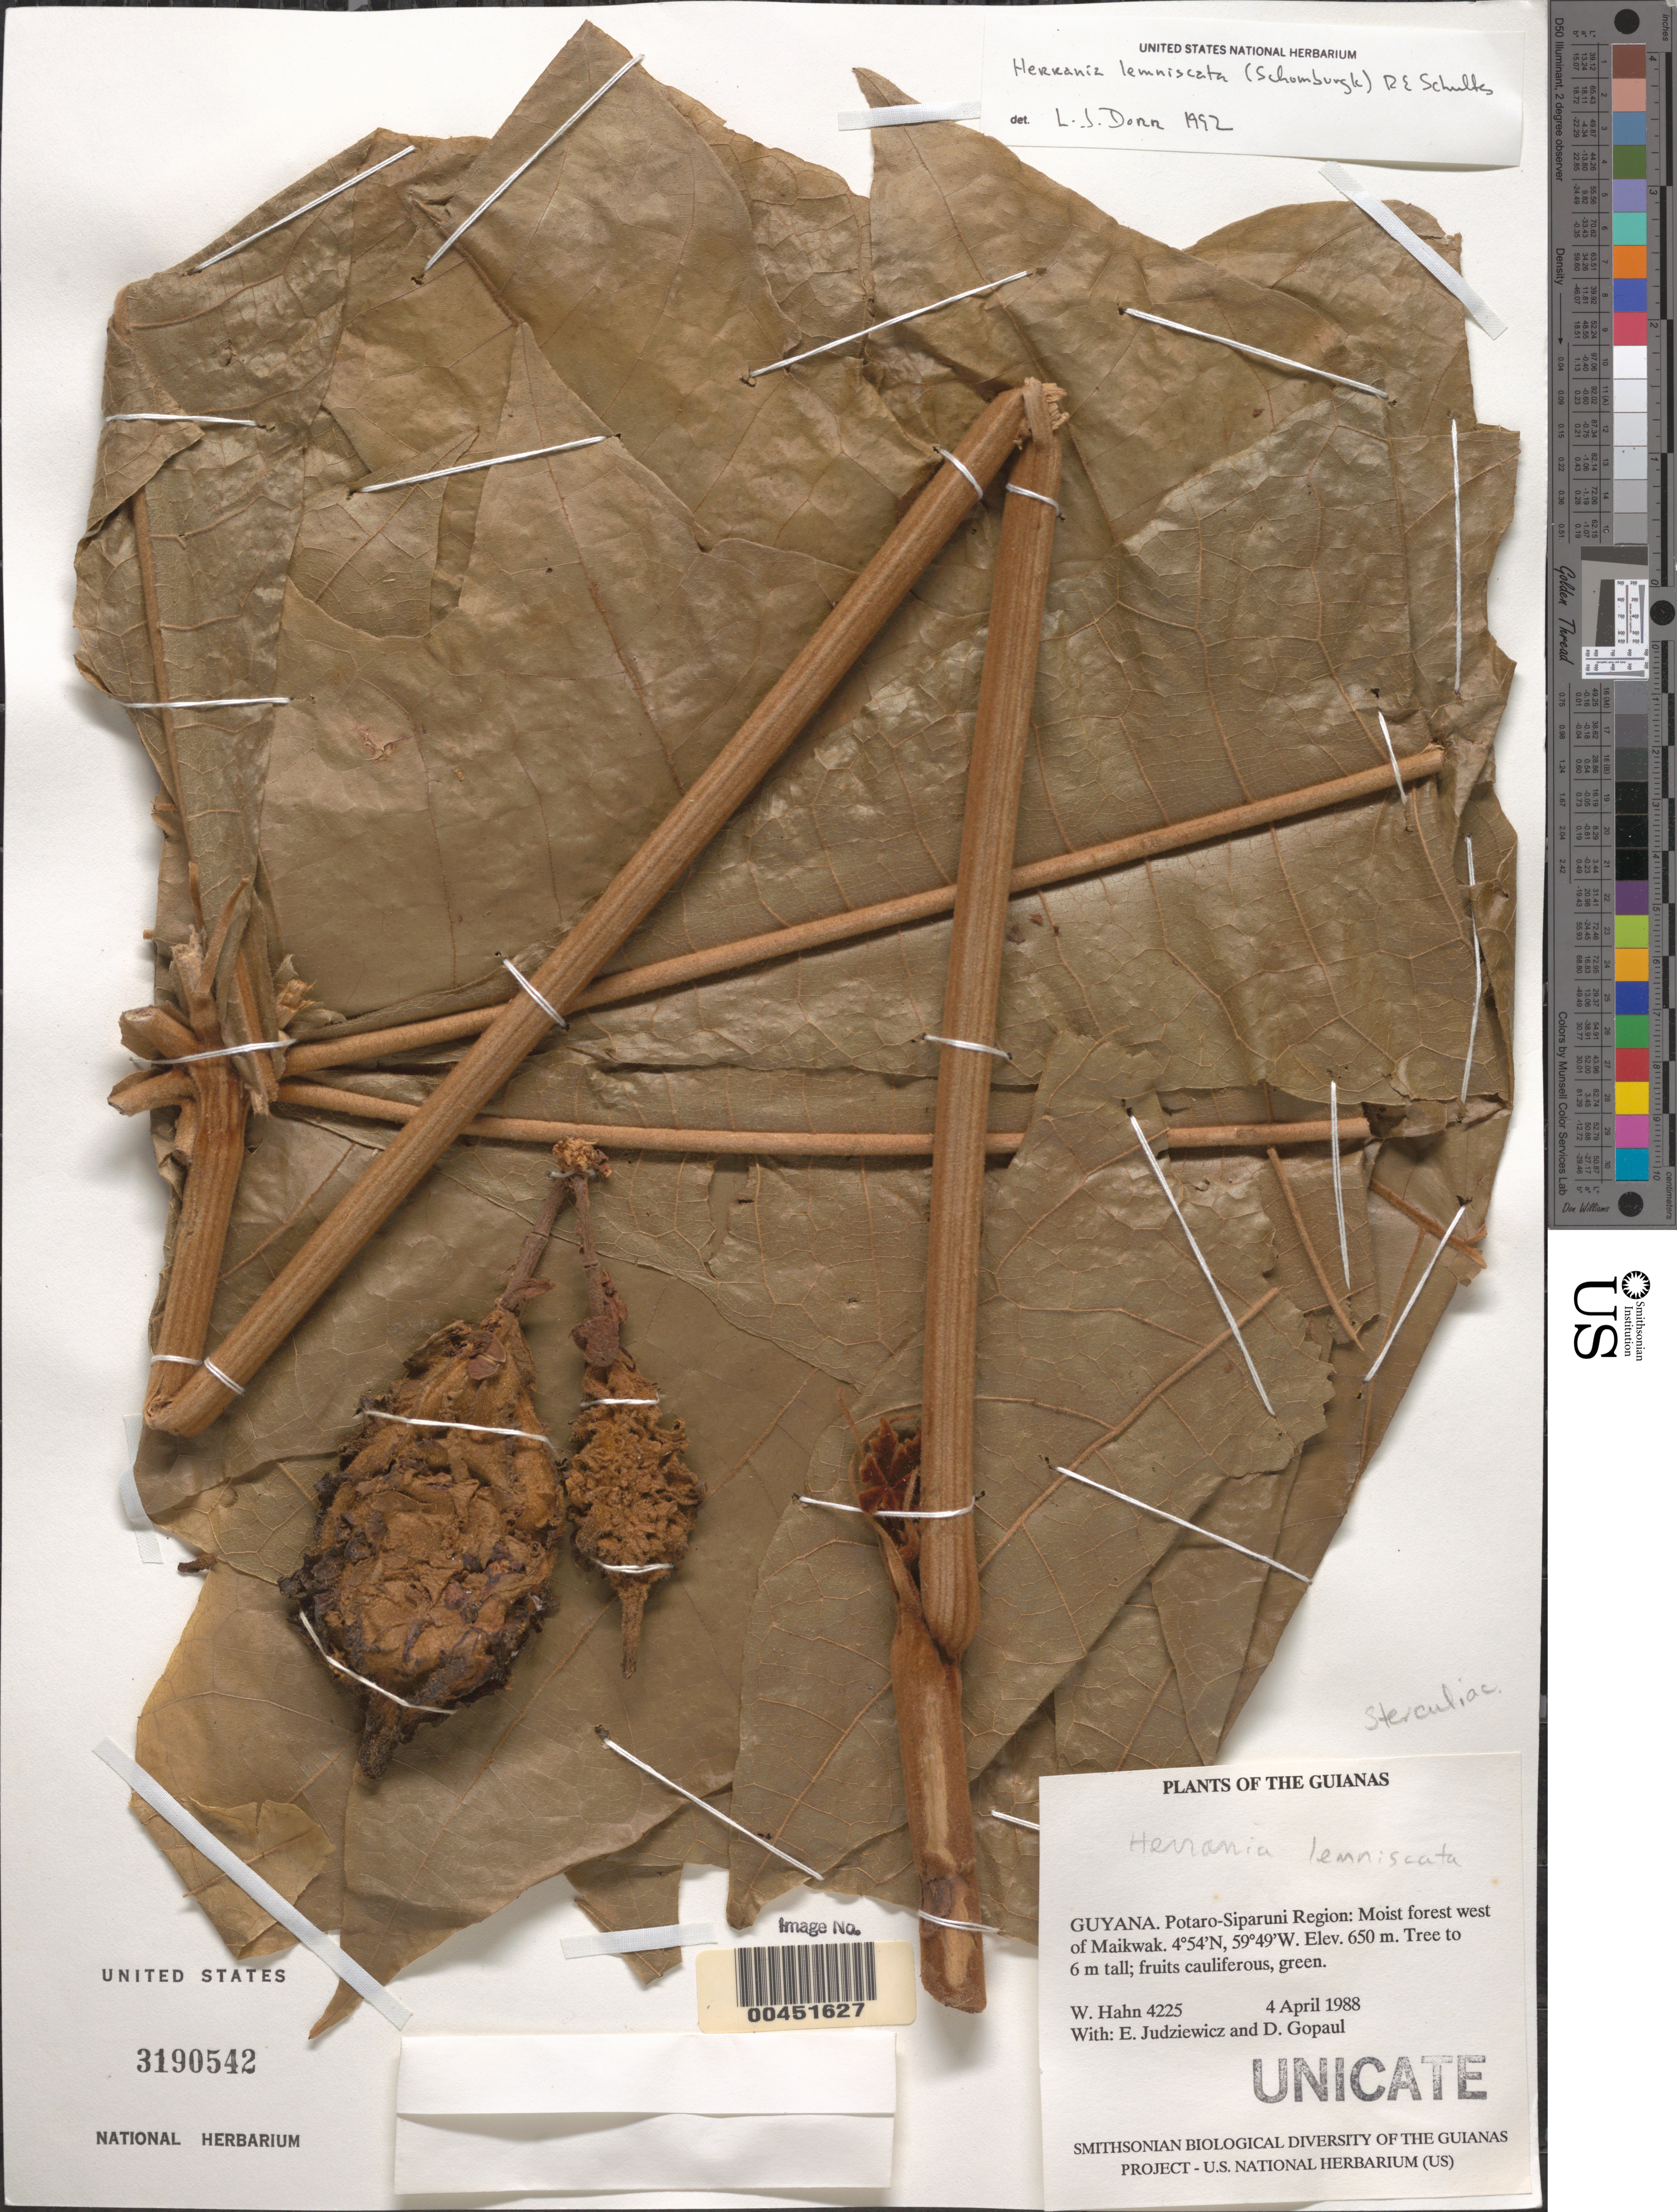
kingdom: Plantae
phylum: Tracheophyta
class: Magnoliopsida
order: Malvales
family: Malvaceae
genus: Theobroma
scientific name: Theobroma lemniscatum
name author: (R.H. Schomb.) Colli-Silva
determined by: Dorr, L. J., (BOT), Smithsonian Institution - National Museum of Natural History (UNITED STATES)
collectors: W. Hahn, E. J. Judziewicz & D. Gopaul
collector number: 4225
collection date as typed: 04 Apr 1988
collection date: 1988-04-04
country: Guyana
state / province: Potaro-Siparuni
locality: W of Maikwak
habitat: Moist forest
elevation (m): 650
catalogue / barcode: US 3190542